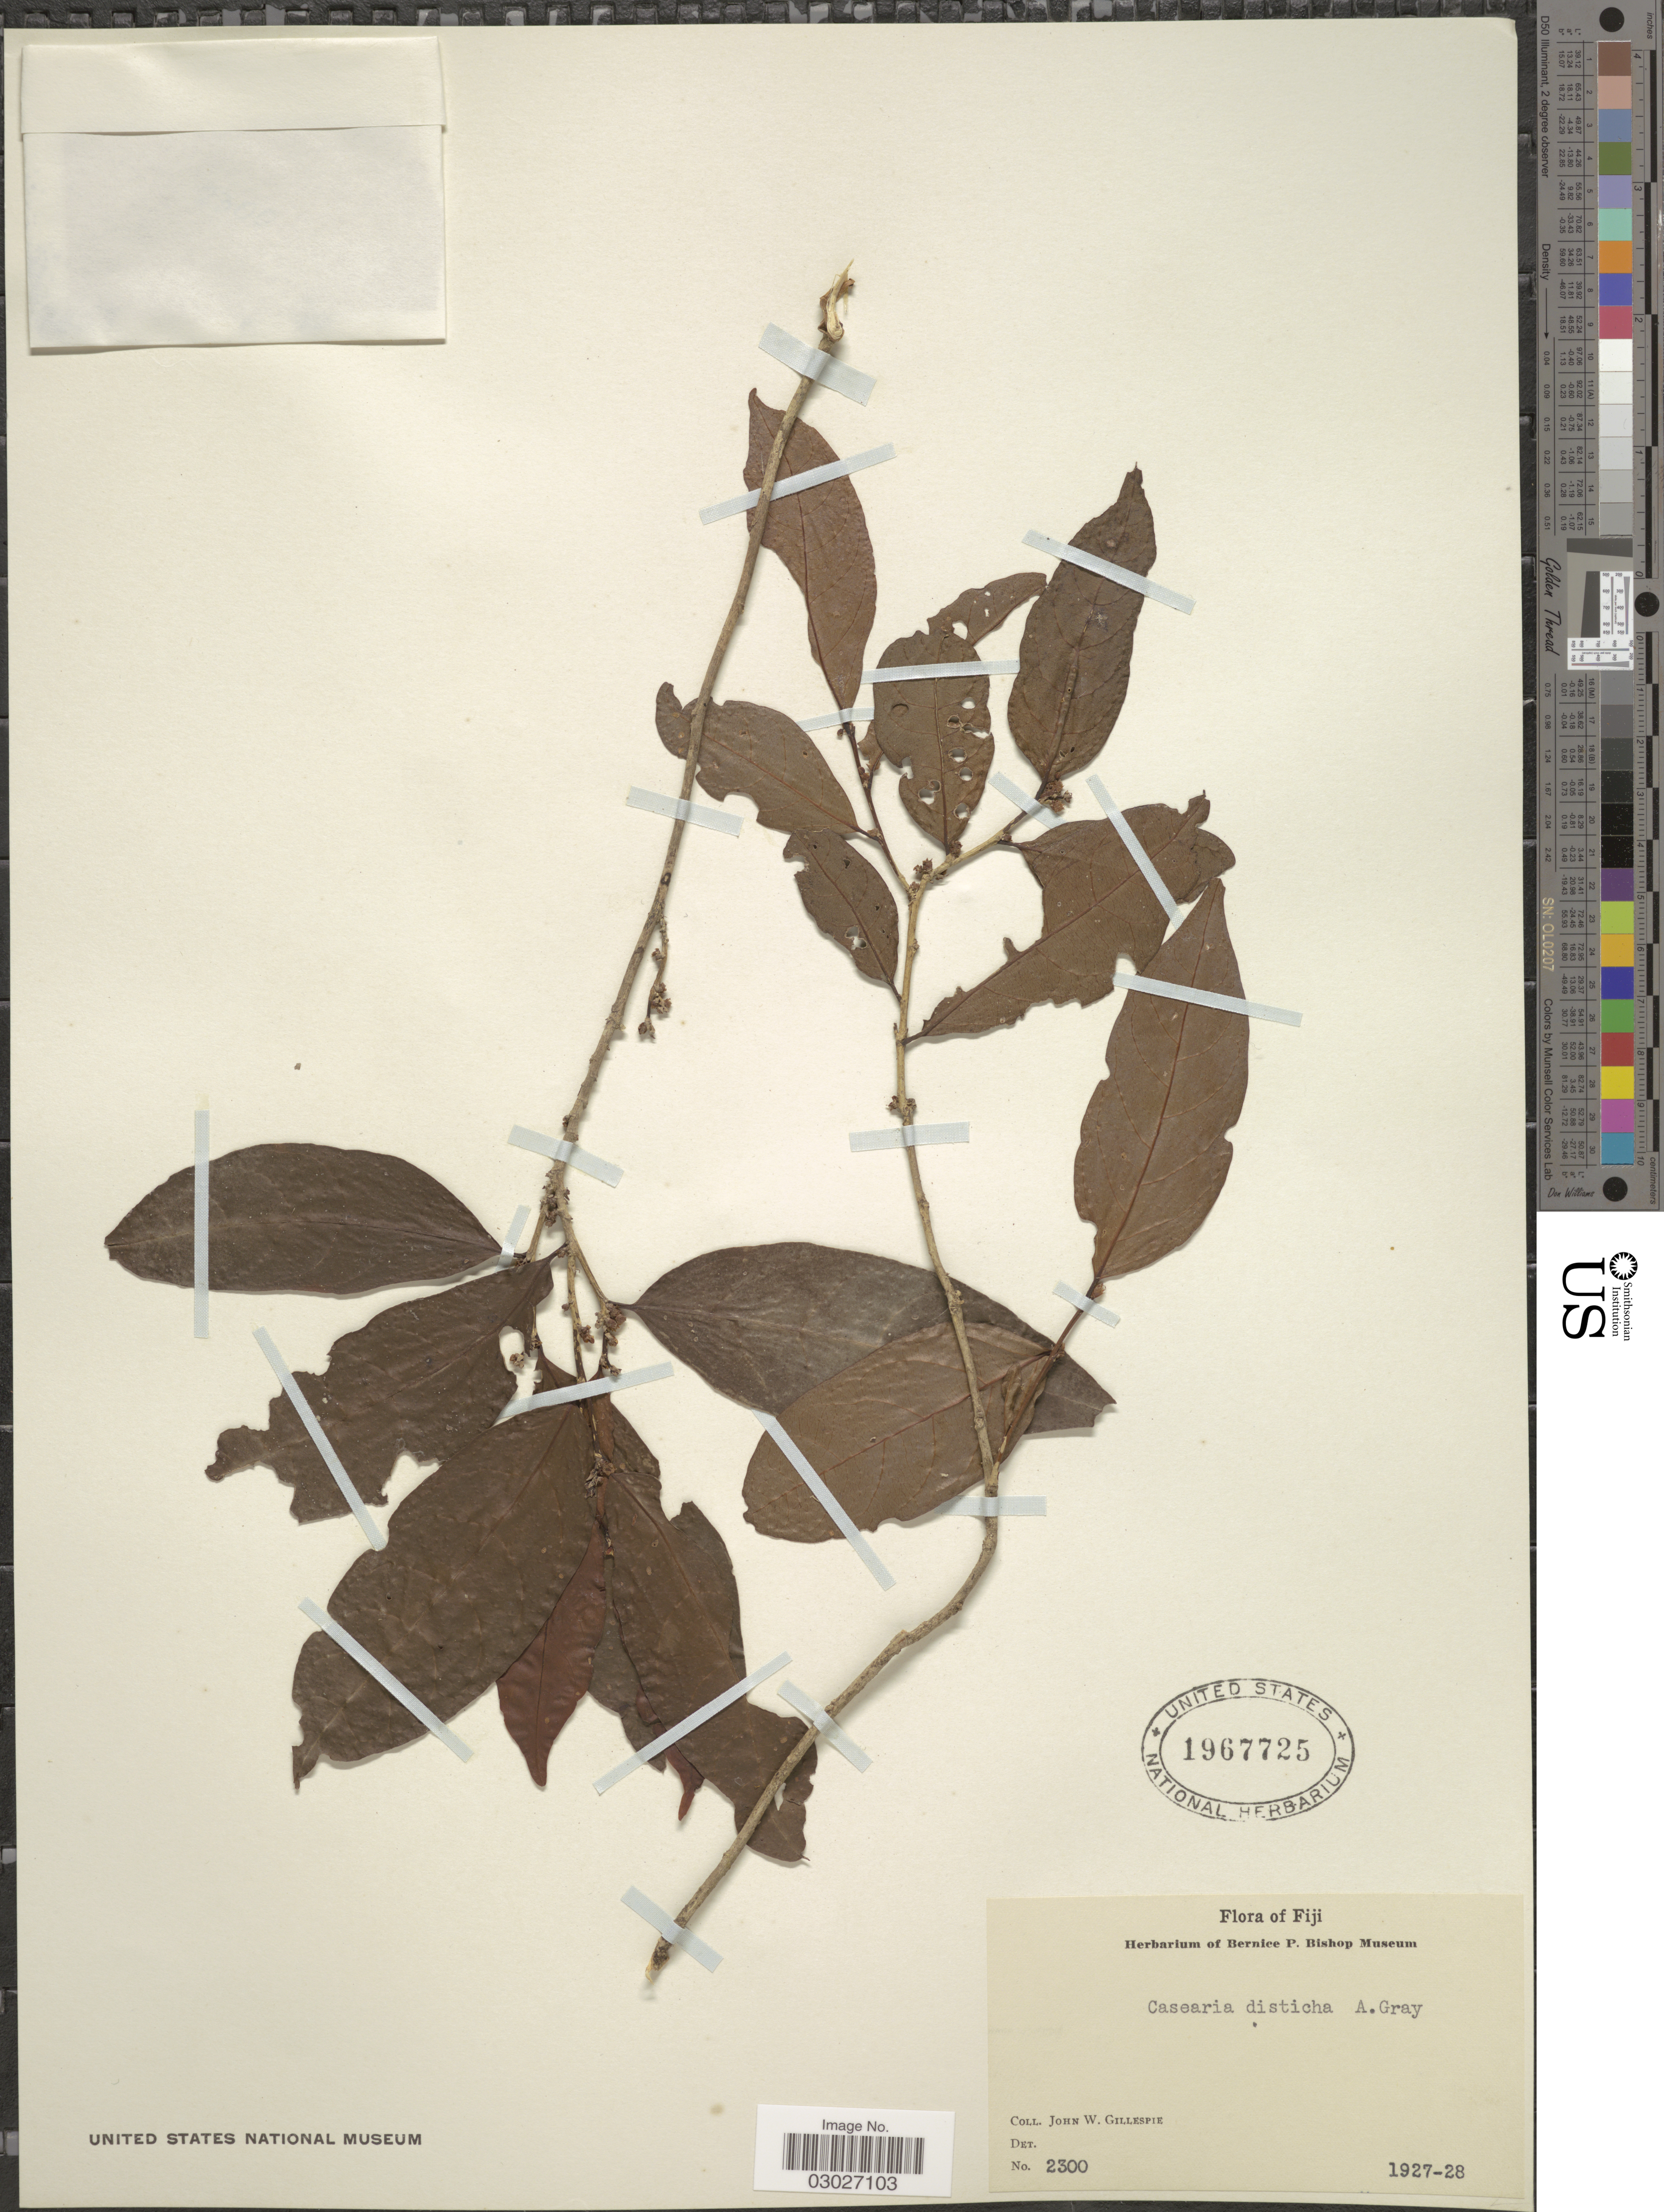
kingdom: Plantae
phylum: Tracheophyta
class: Magnoliopsida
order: Malpighiales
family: Salicaceae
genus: Casearia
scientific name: Casearia disticha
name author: A. Gray in Wilkes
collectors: J. W. Gillespie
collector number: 2300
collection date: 1927/1928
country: Fiji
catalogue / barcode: US 1967725